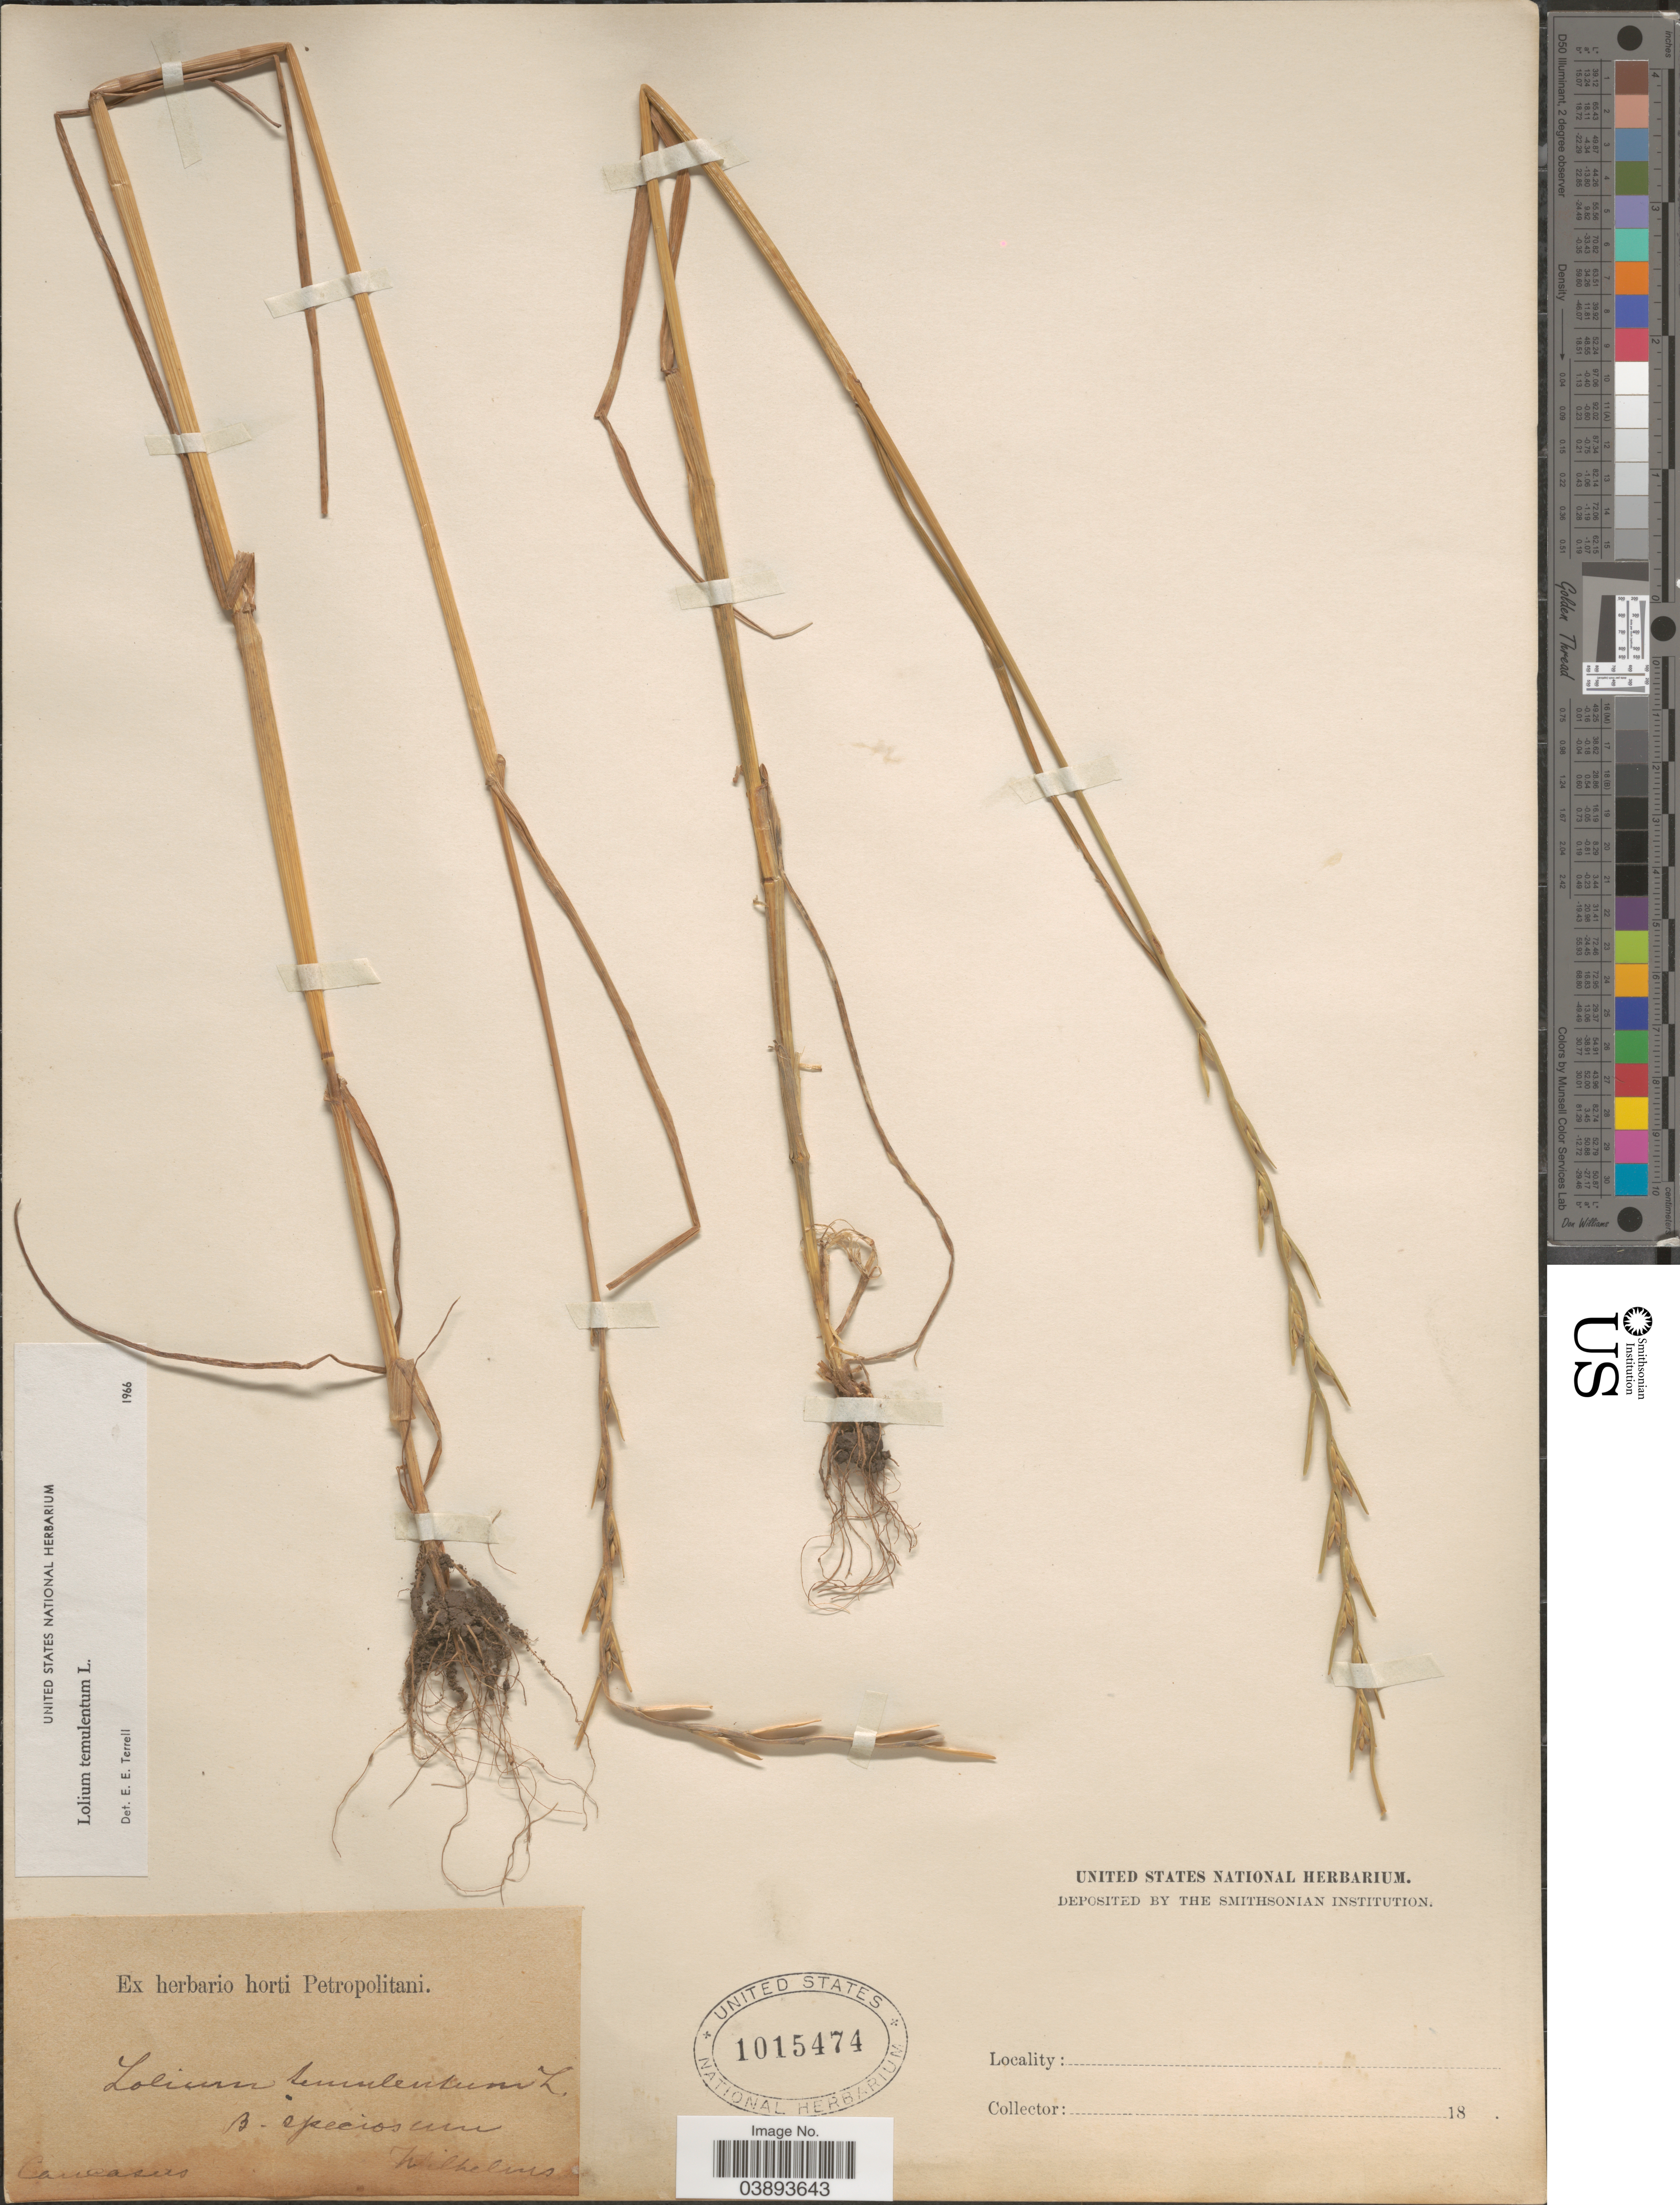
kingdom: Plantae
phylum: Tracheophyta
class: Liliopsida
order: Poales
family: Poaceae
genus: Lolium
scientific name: Lolium temulentum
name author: L.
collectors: C. Wilhelms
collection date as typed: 18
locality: Caucasus.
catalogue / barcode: US 1015474